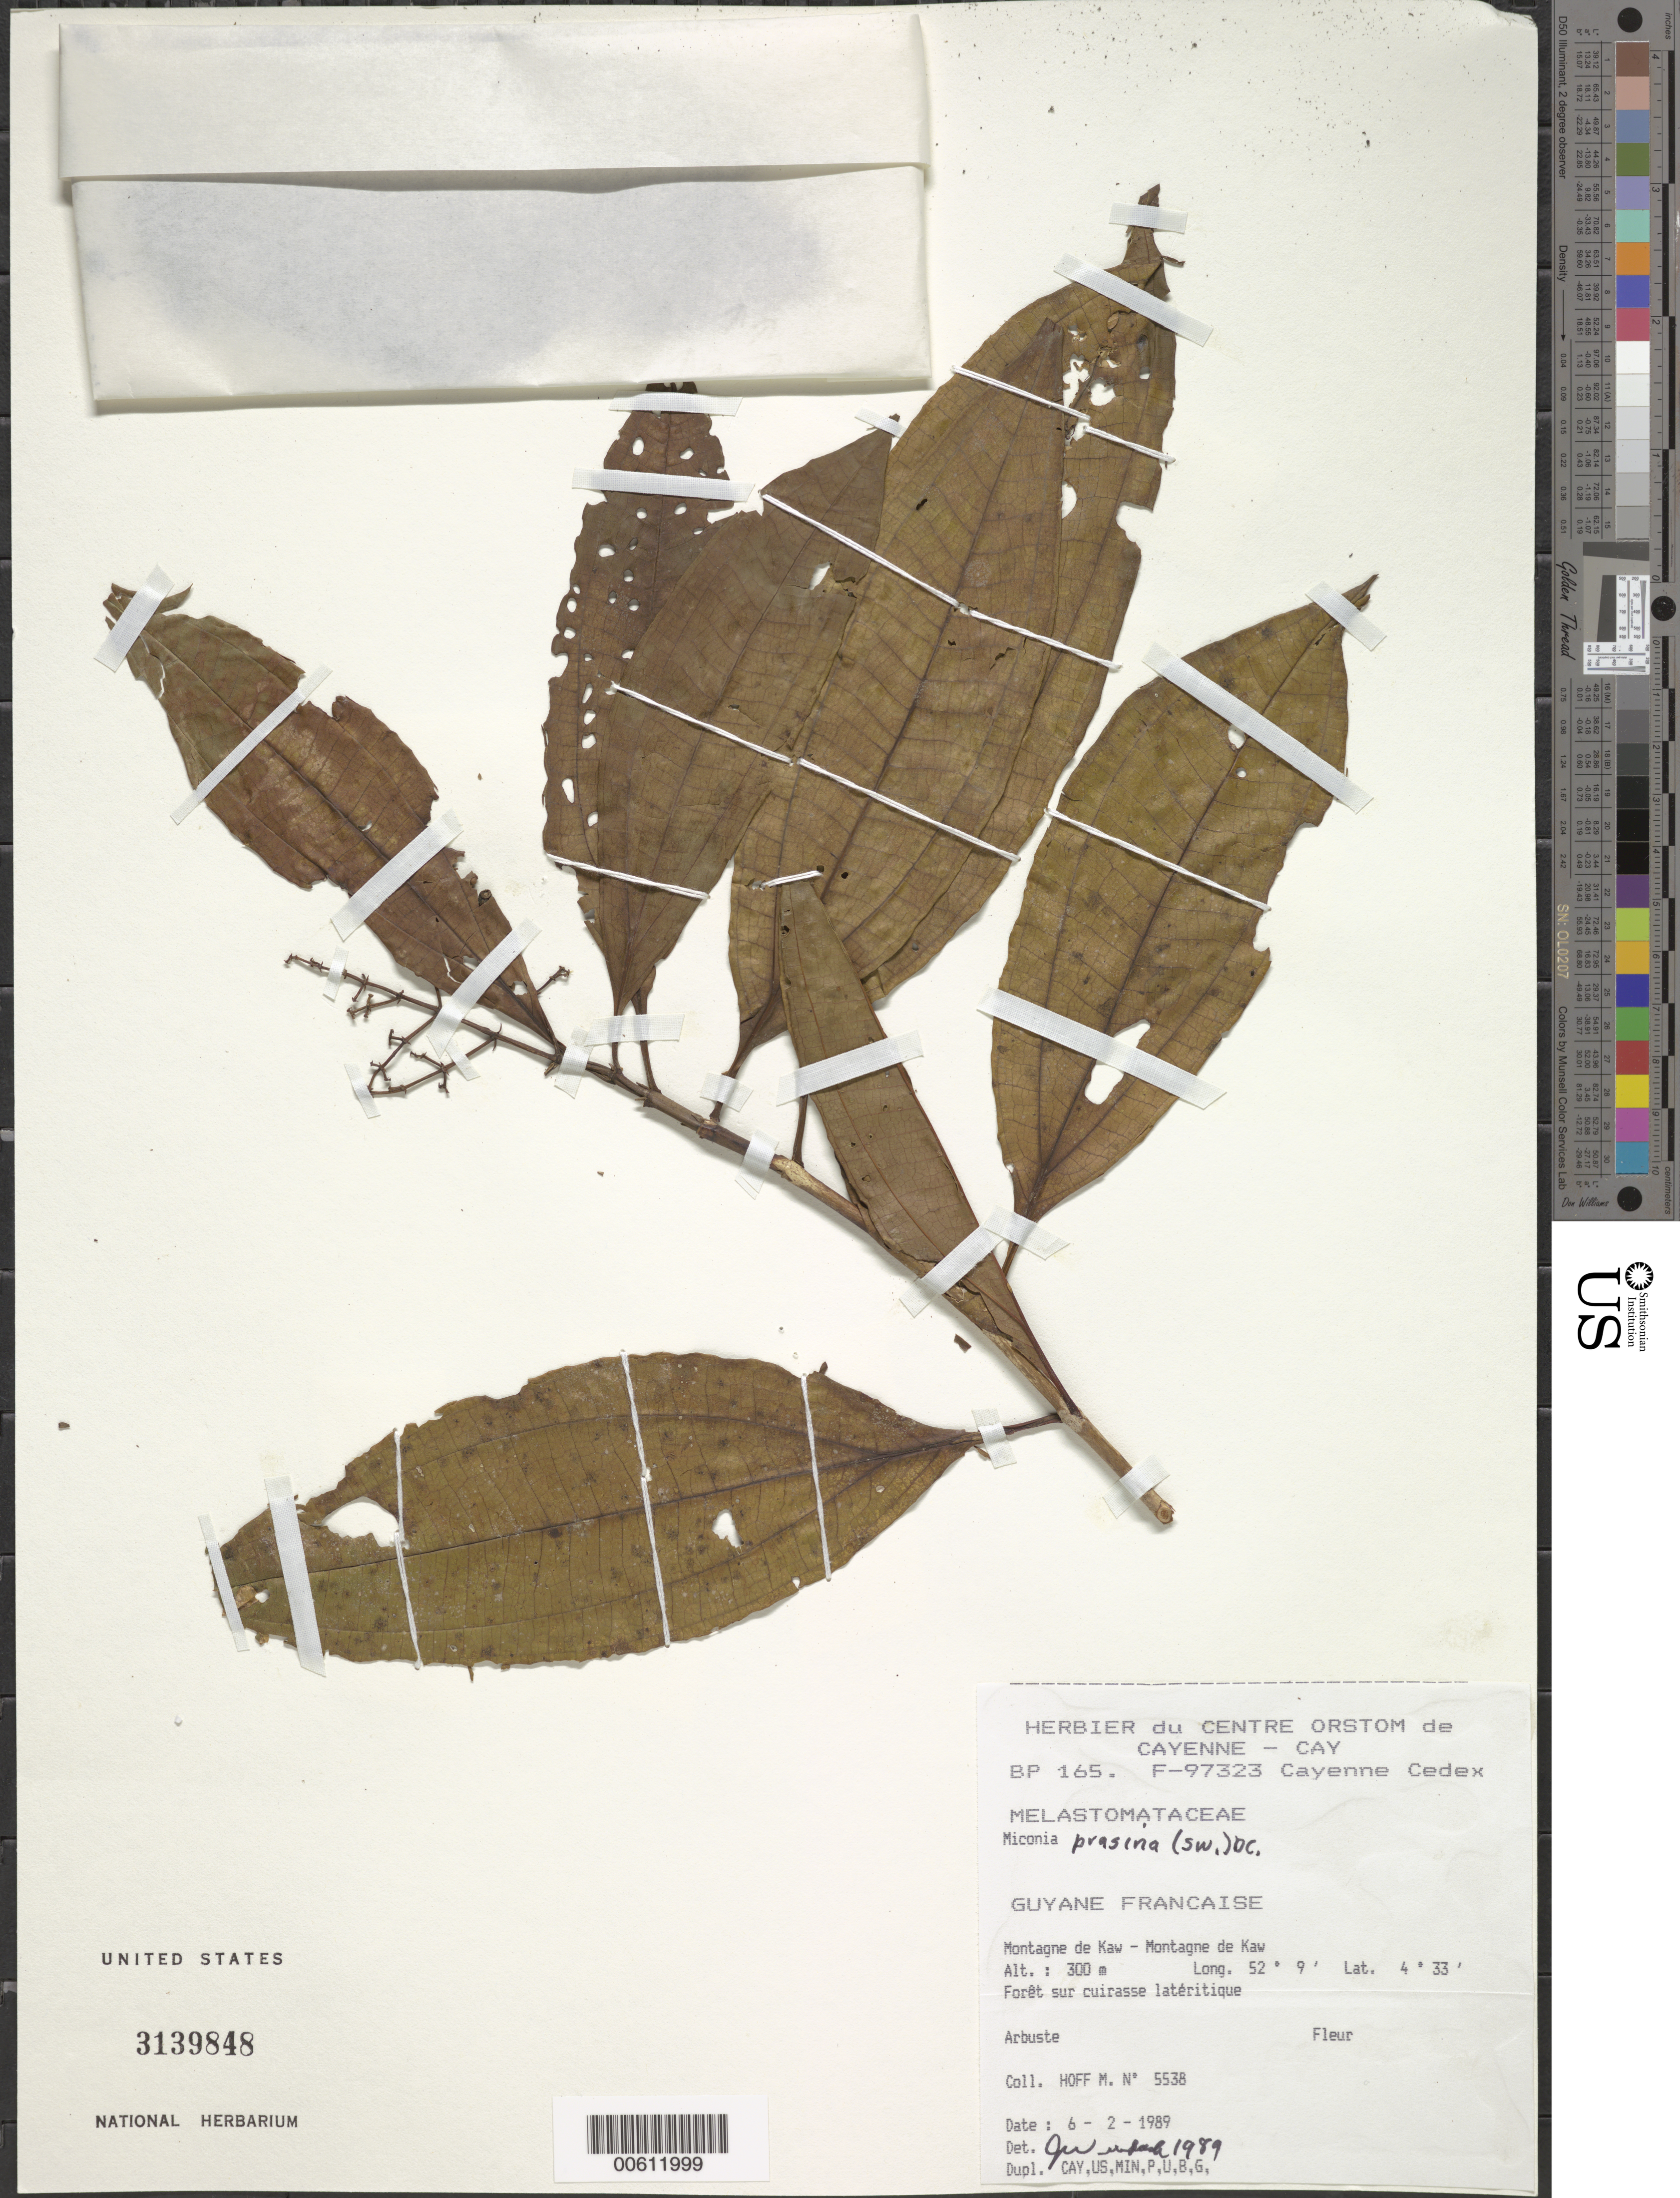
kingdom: Plantae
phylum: Tracheophyta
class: Magnoliopsida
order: Myrtales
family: Melastomataceae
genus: Miconia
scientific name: Miconia prasina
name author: (Sw.) DC.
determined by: Wurdack, John J., (US), US (UNITED STATES)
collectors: M. Hoff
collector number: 5538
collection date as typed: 6-Feb-89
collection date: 1989-02-06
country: French Guiana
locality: Montagne de Kaw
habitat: Forêt sur cuirasse latéritique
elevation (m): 300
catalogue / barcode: US 3139848